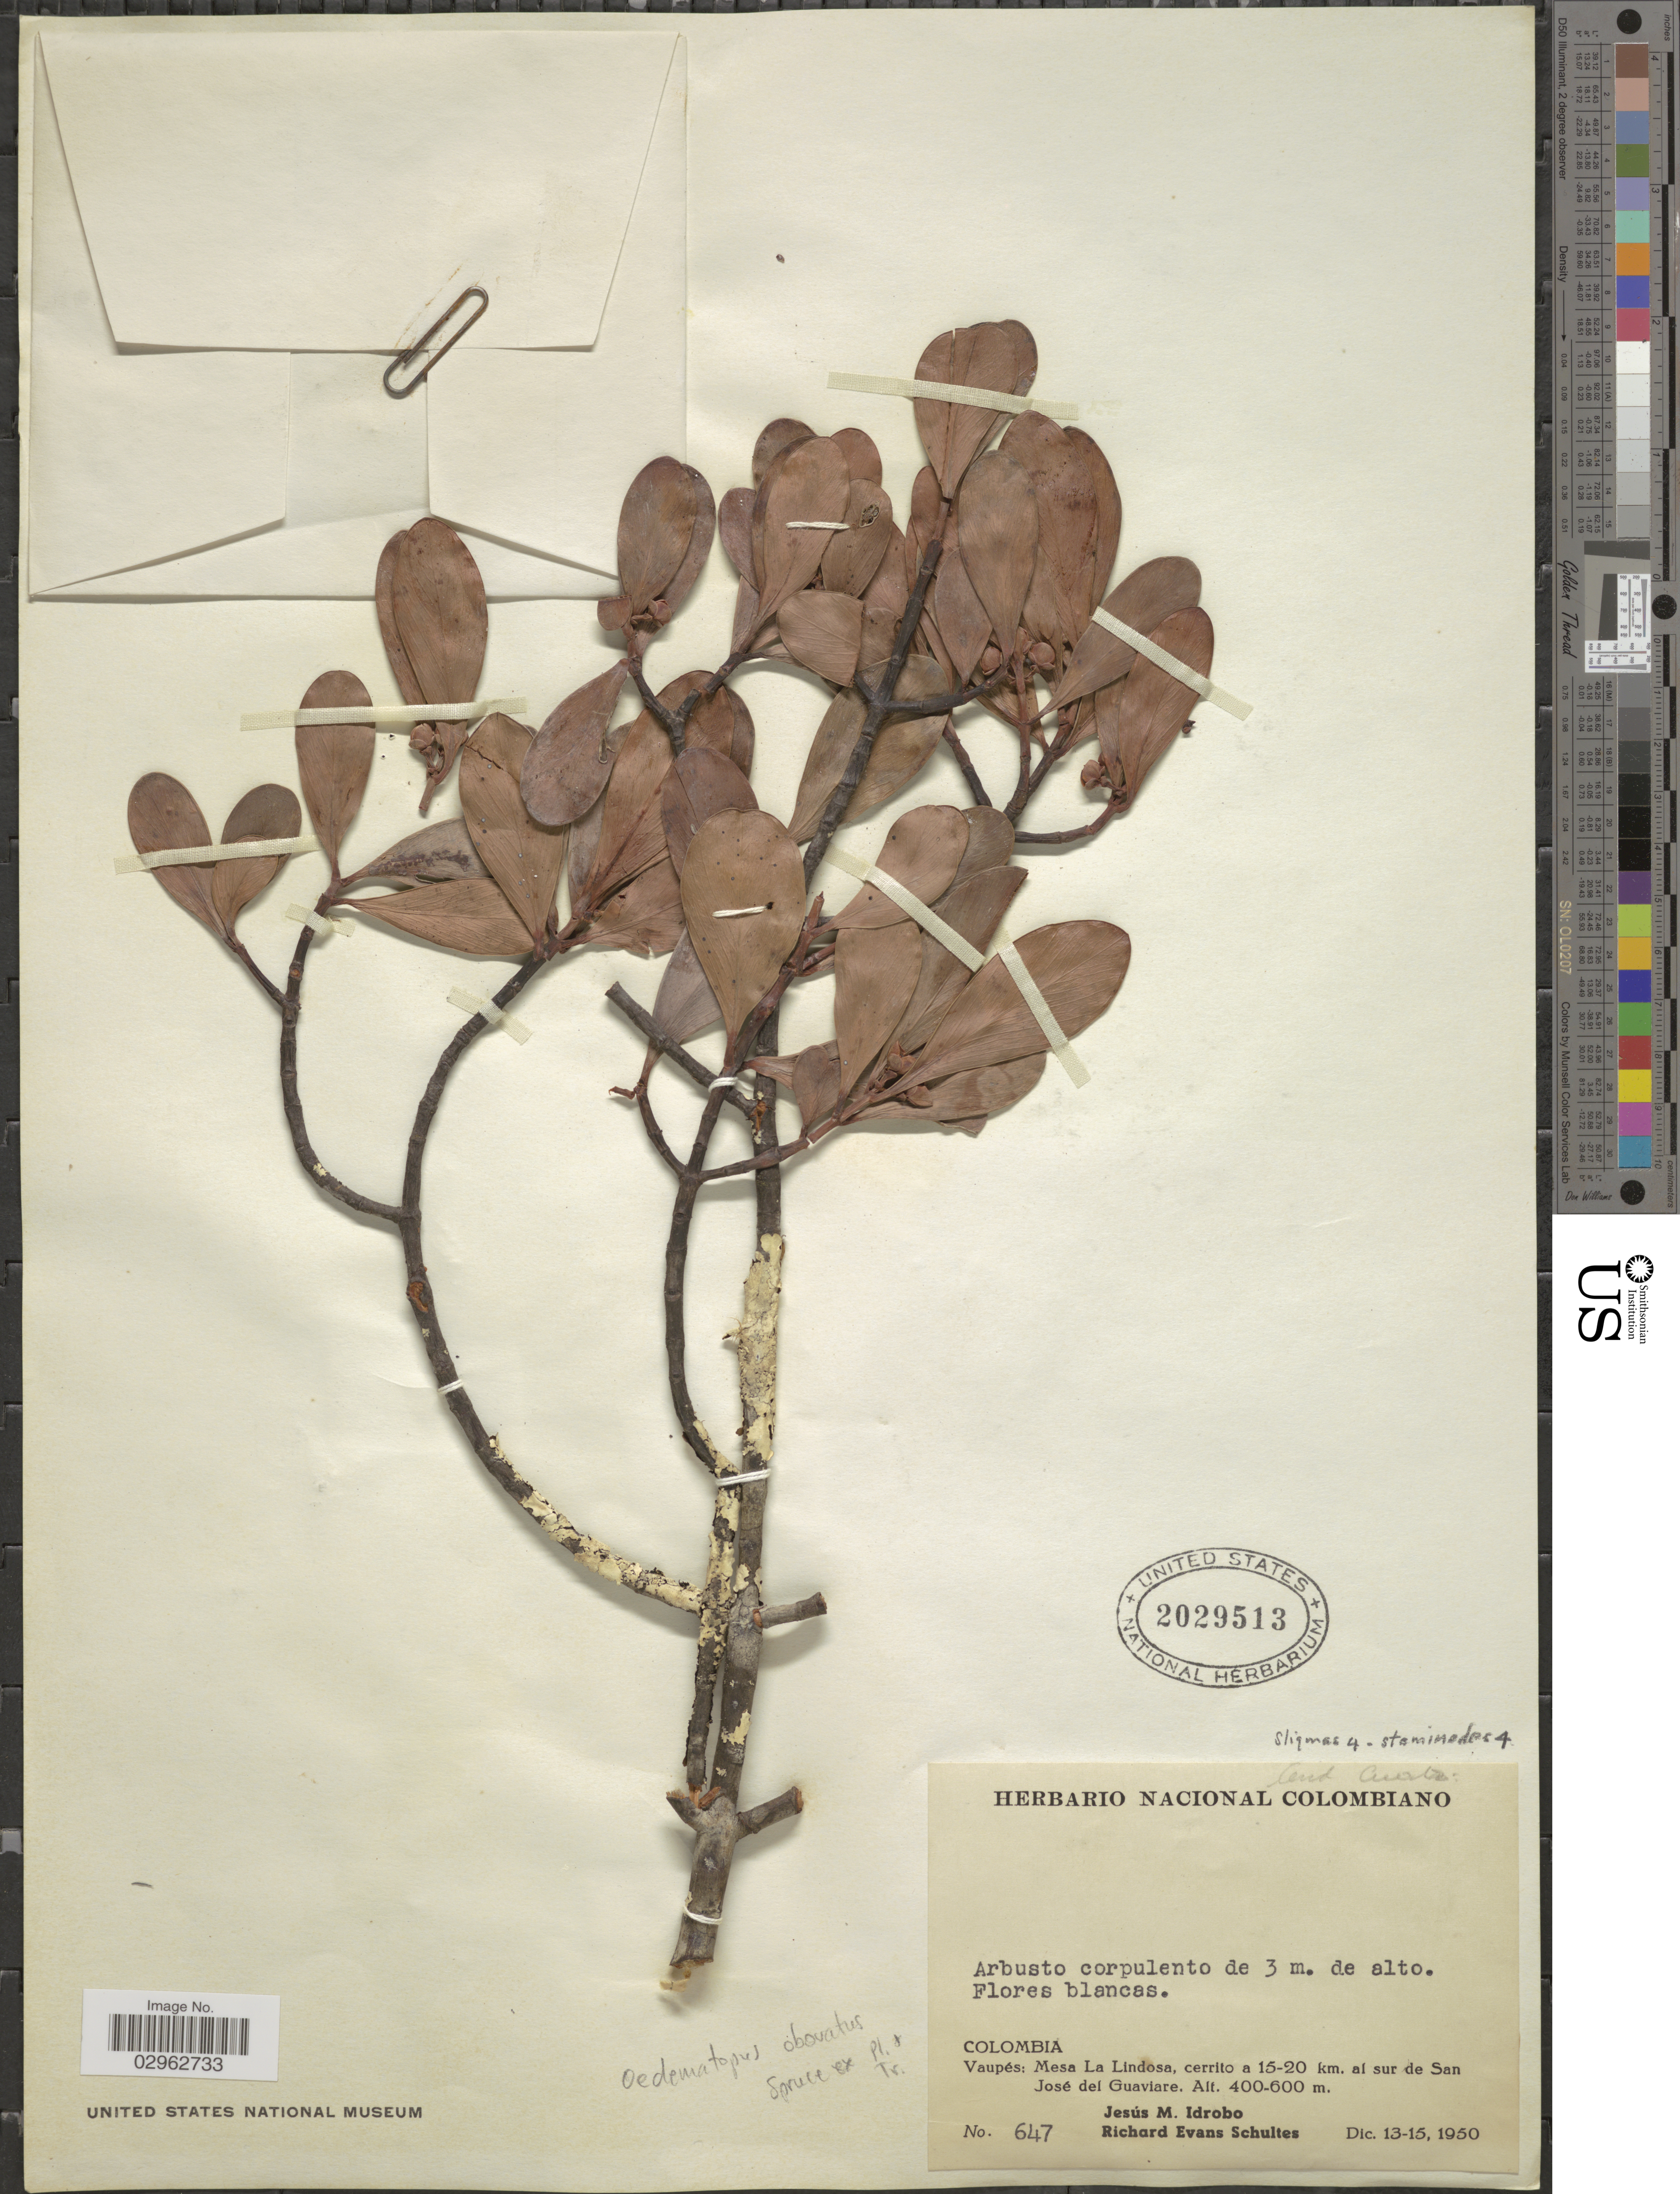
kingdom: Plantae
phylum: Tracheophyta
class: Magnoliopsida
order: Malpighiales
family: Clusiaceae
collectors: J. M. Idrobo & R. E. Schultes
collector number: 647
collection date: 1950-12-13/1950-12-15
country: Colombia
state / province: Vaupés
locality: Mesa La Lindosa, cerrito a 15-20 km. al sur de San José del Guaviare.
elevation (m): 400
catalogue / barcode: US 2029513